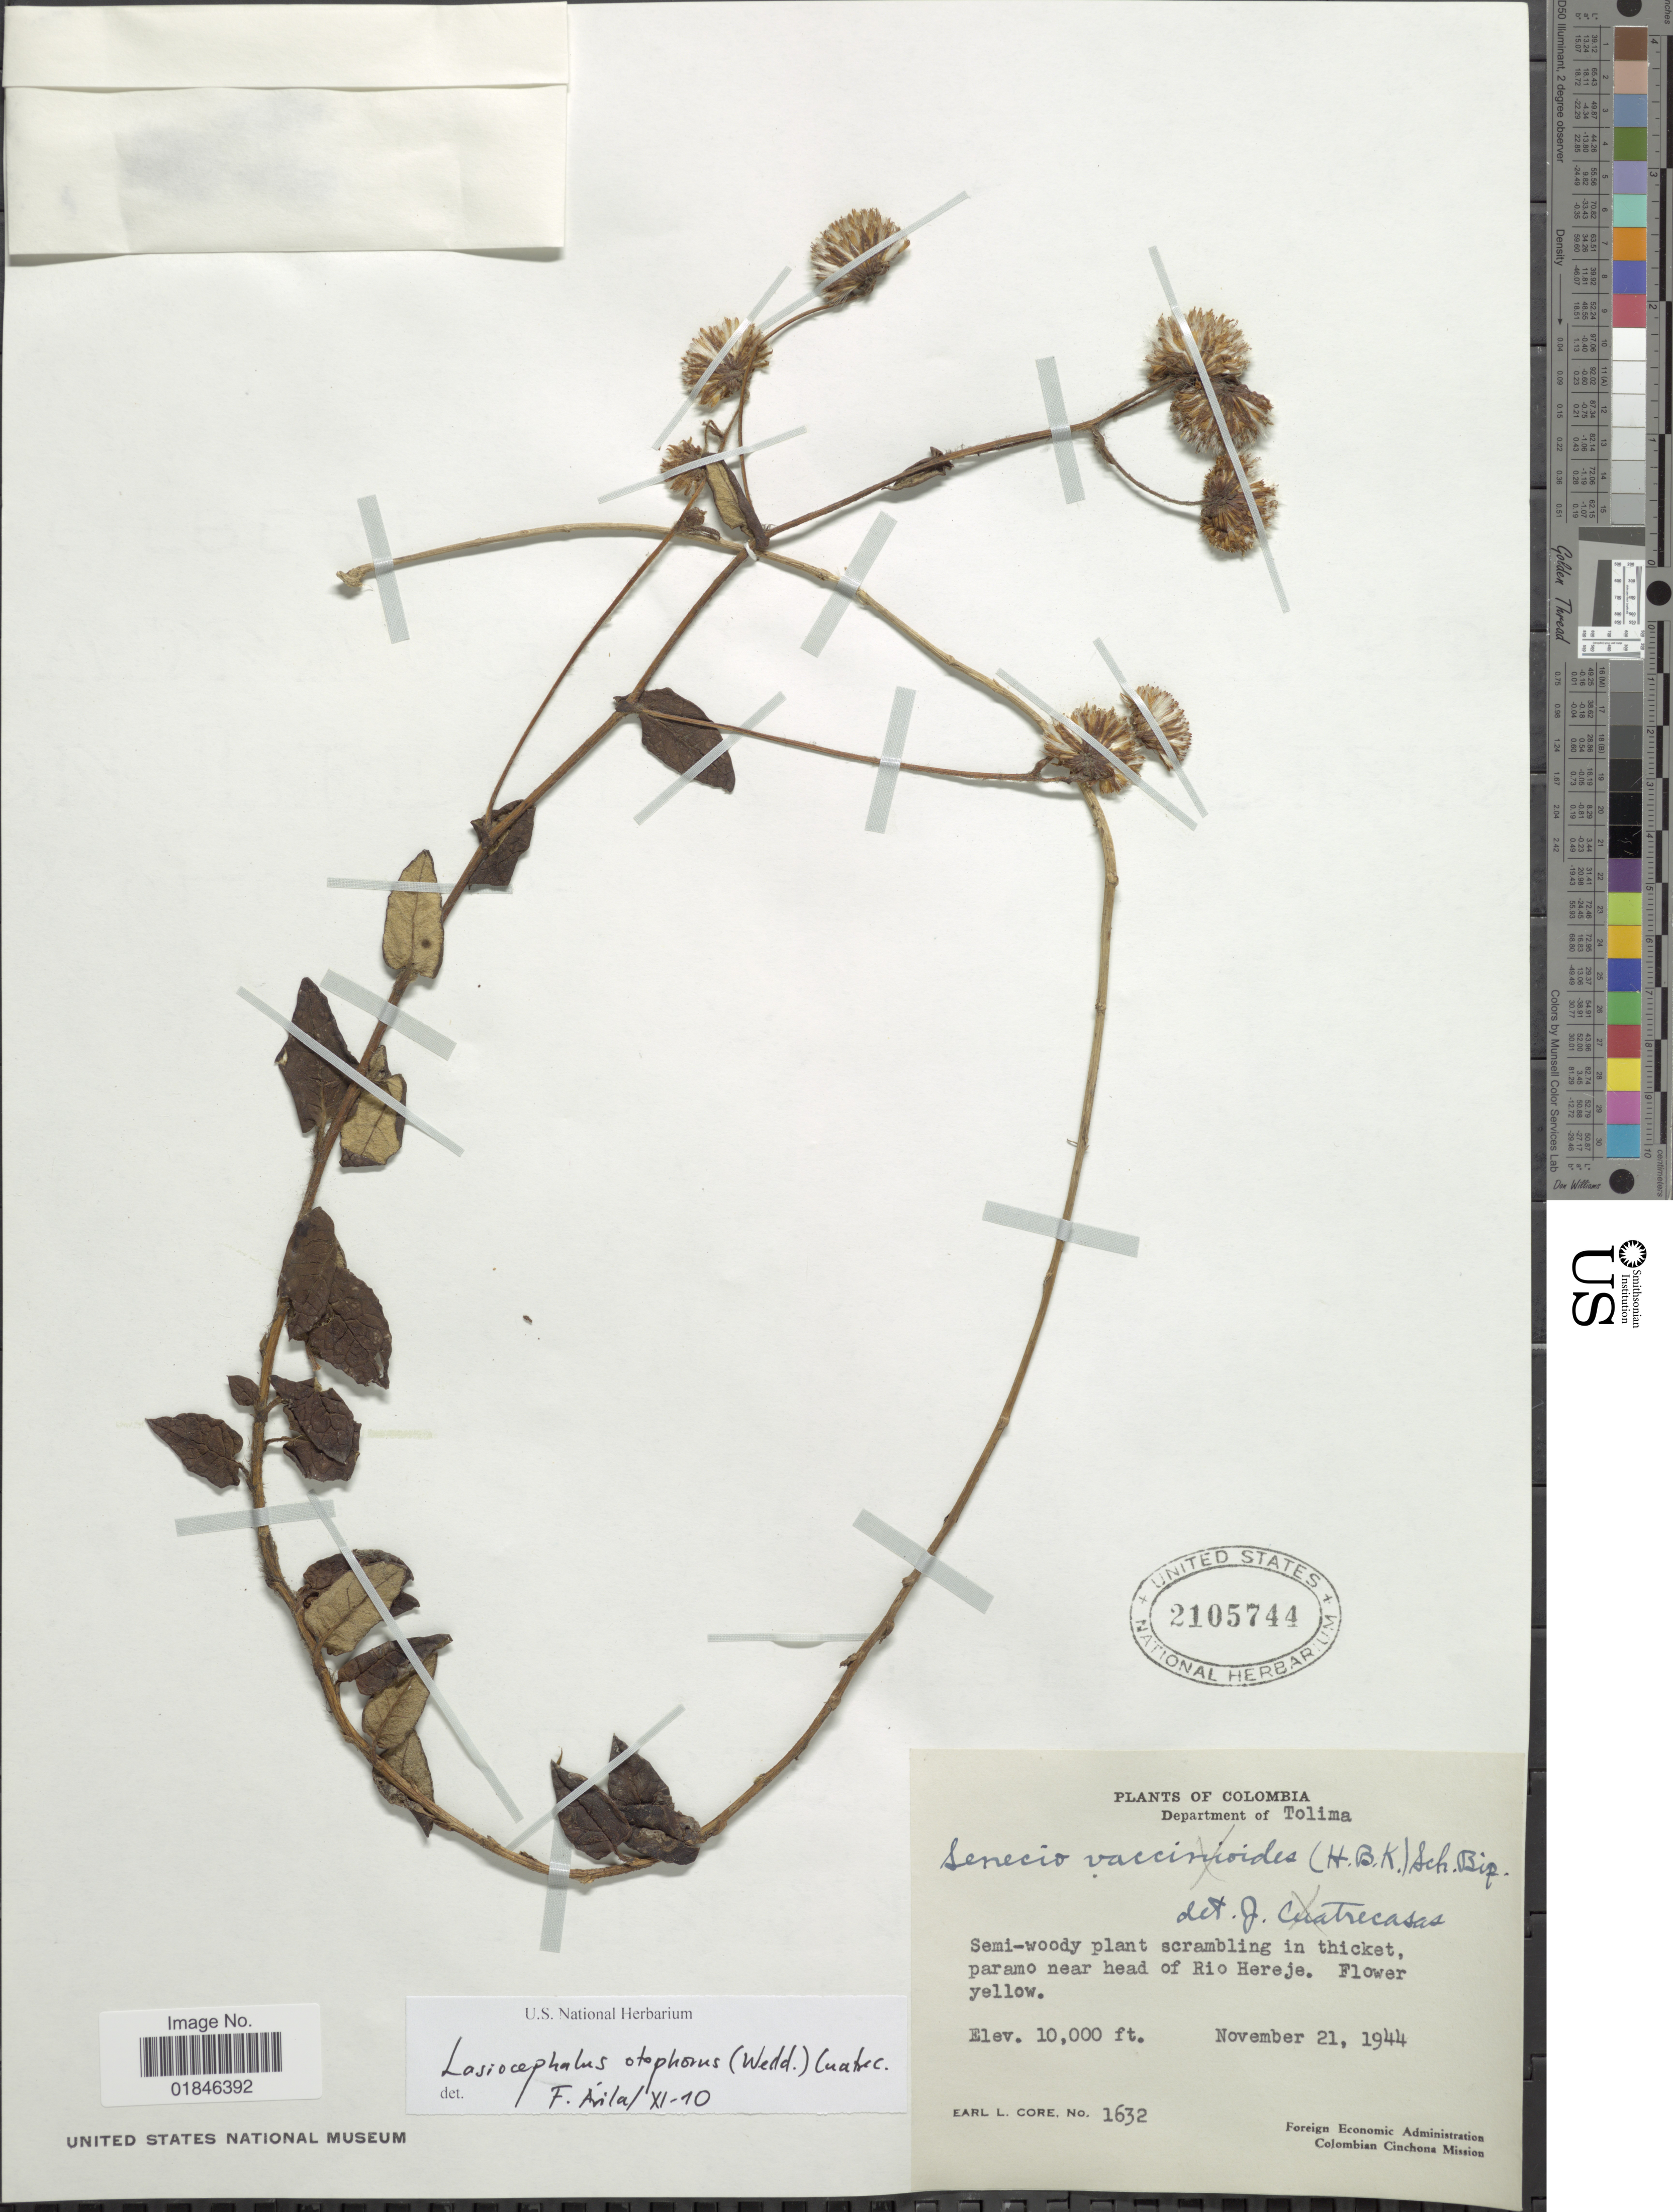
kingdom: Plantae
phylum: Tracheophyta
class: Magnoliopsida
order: Asterales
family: Asteraceae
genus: Senecio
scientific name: Senecio otophorus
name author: Wedd.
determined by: Salomon, Luciana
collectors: E. L. Core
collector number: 1632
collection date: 1944-11-21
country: Colombia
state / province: Tolima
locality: Department of Tolima. In thicket paramo near head of Rio Hereje.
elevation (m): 3048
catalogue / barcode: US 2105744